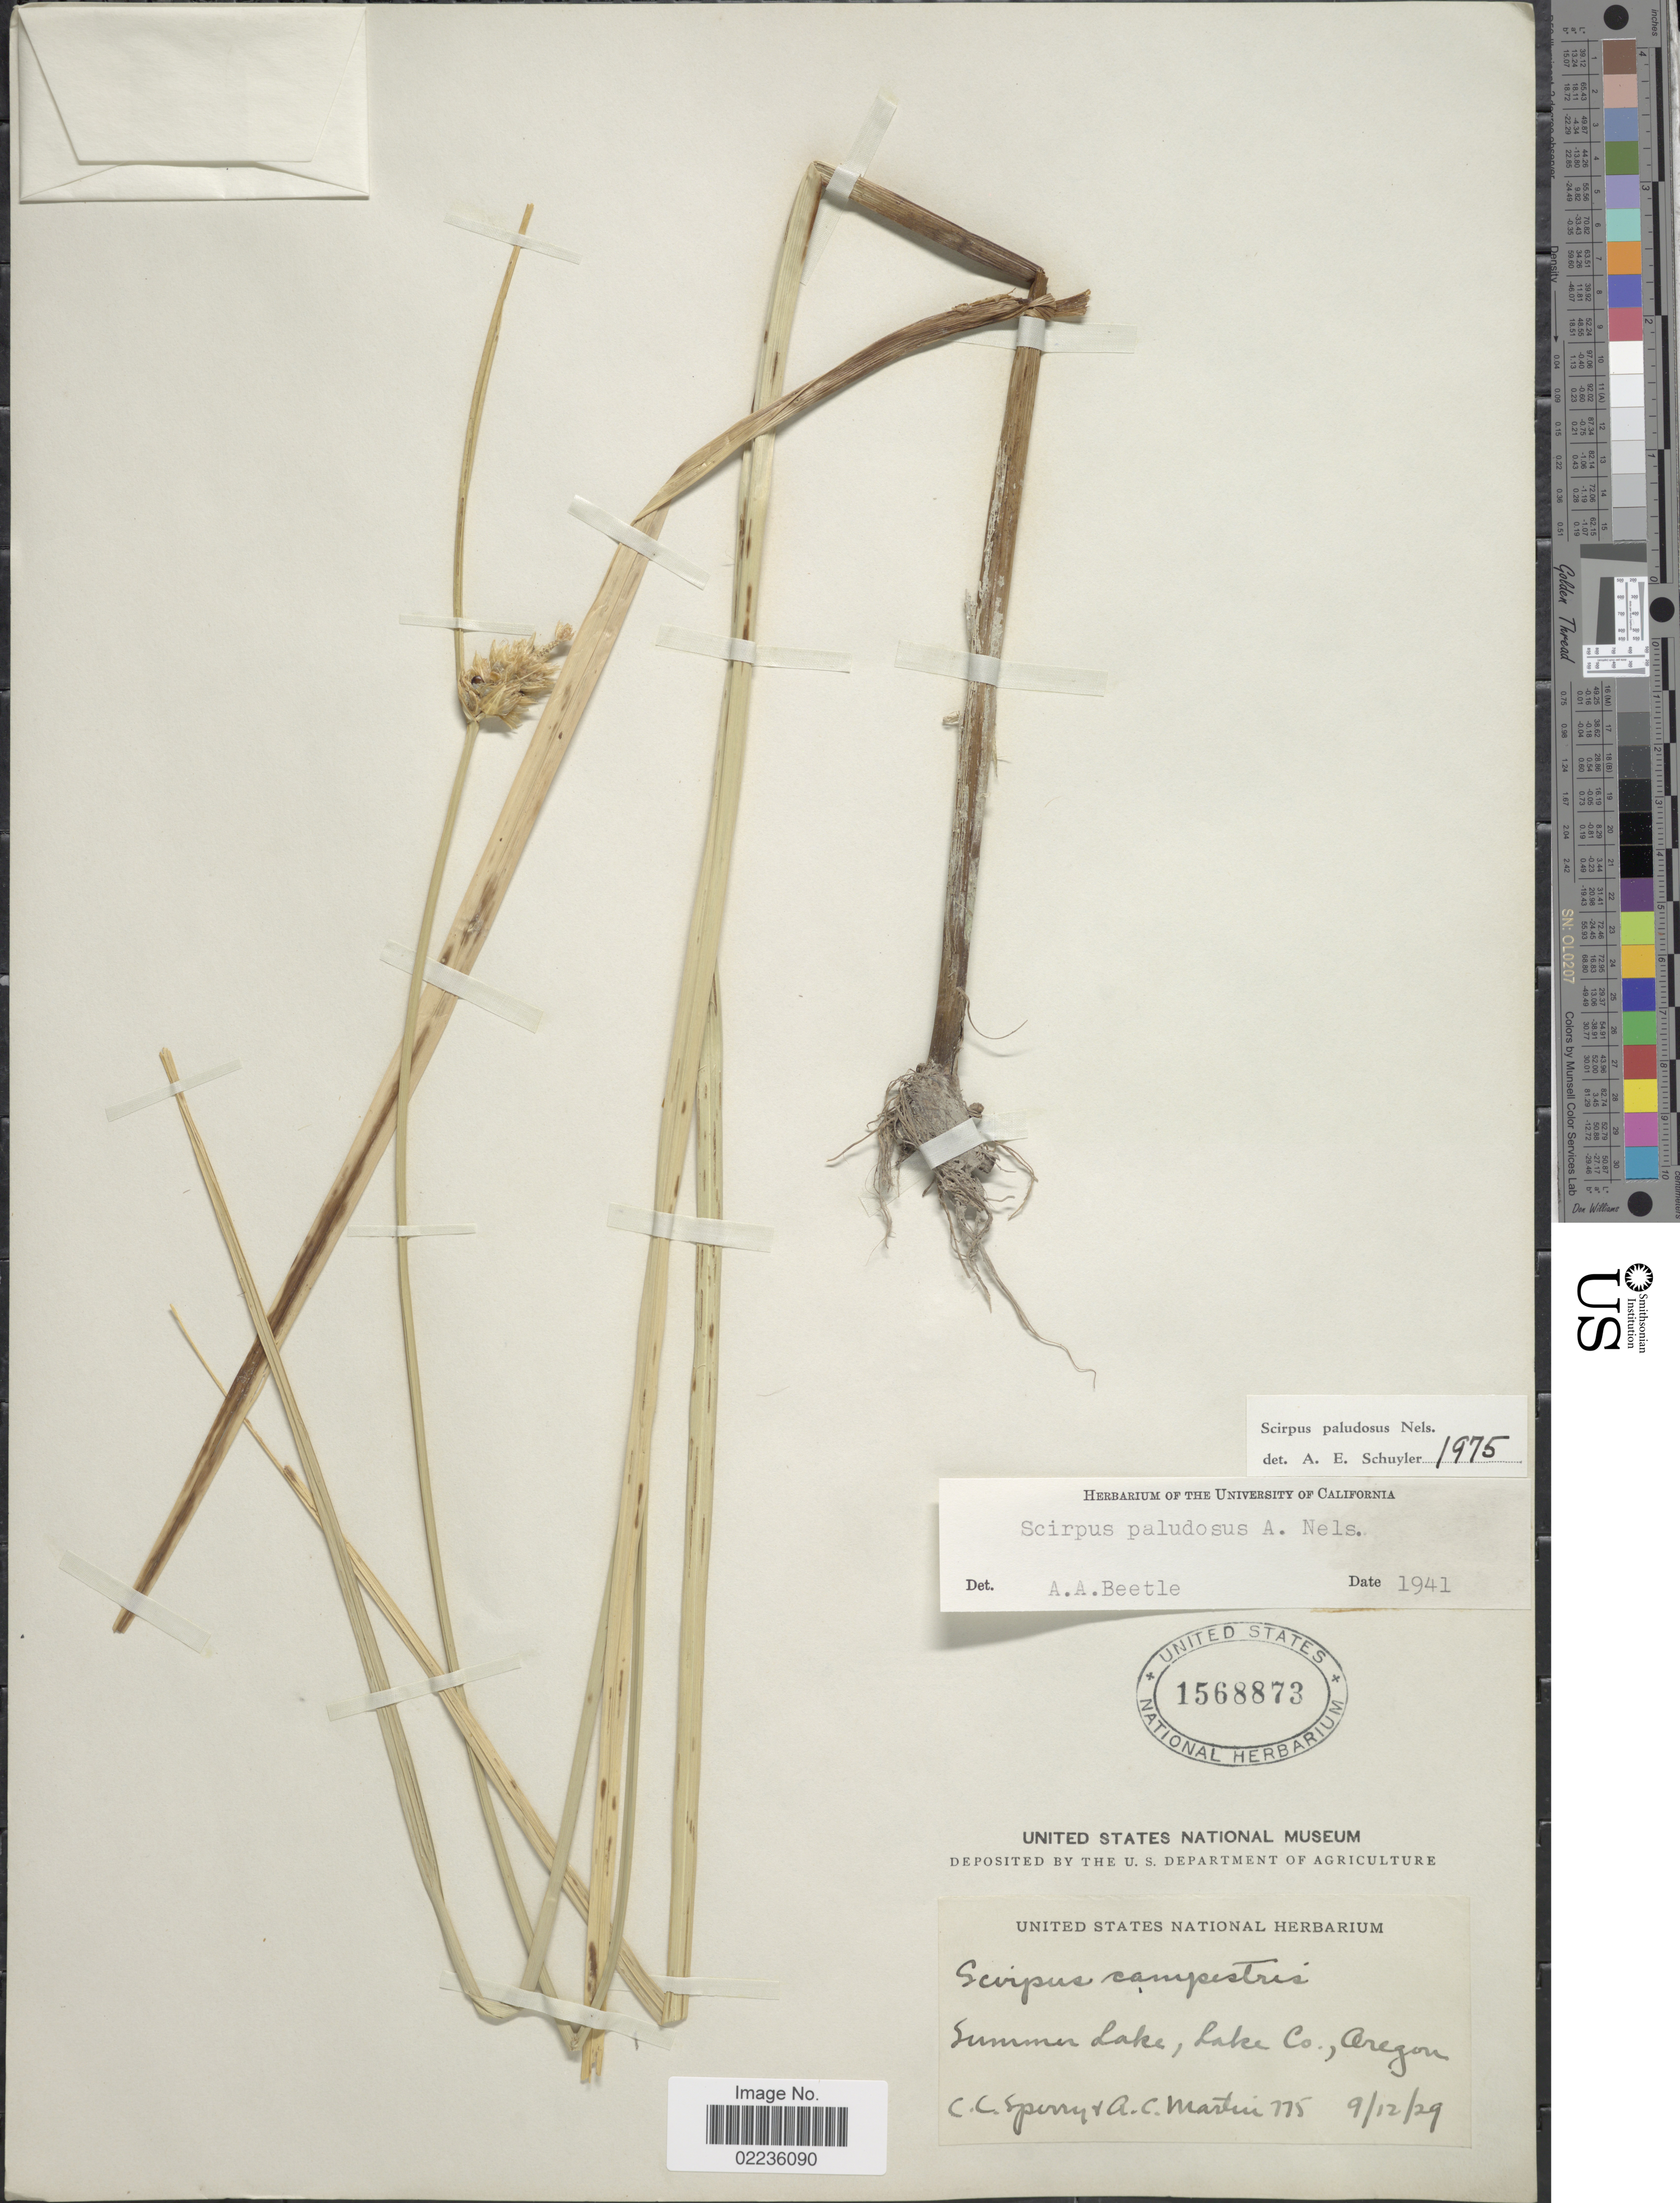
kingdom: Plantae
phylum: Tracheophyta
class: Liliopsida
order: Poales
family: Cyperaceae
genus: Bolboschoenus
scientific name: Bolboschoenus maritimus subsp. paludosus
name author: (A. Nelson) T. Koyama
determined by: Strong, M. T., (US), Smithsonian Institution - National Museum of Natural History (UNITED STATES)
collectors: C. C. Sperry & A. C. Martin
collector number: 775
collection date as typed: Transcribed d/m/y: 12/9/29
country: United States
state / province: Oregon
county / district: Lake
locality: Summer Lake, Lake Co.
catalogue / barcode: US 1568873